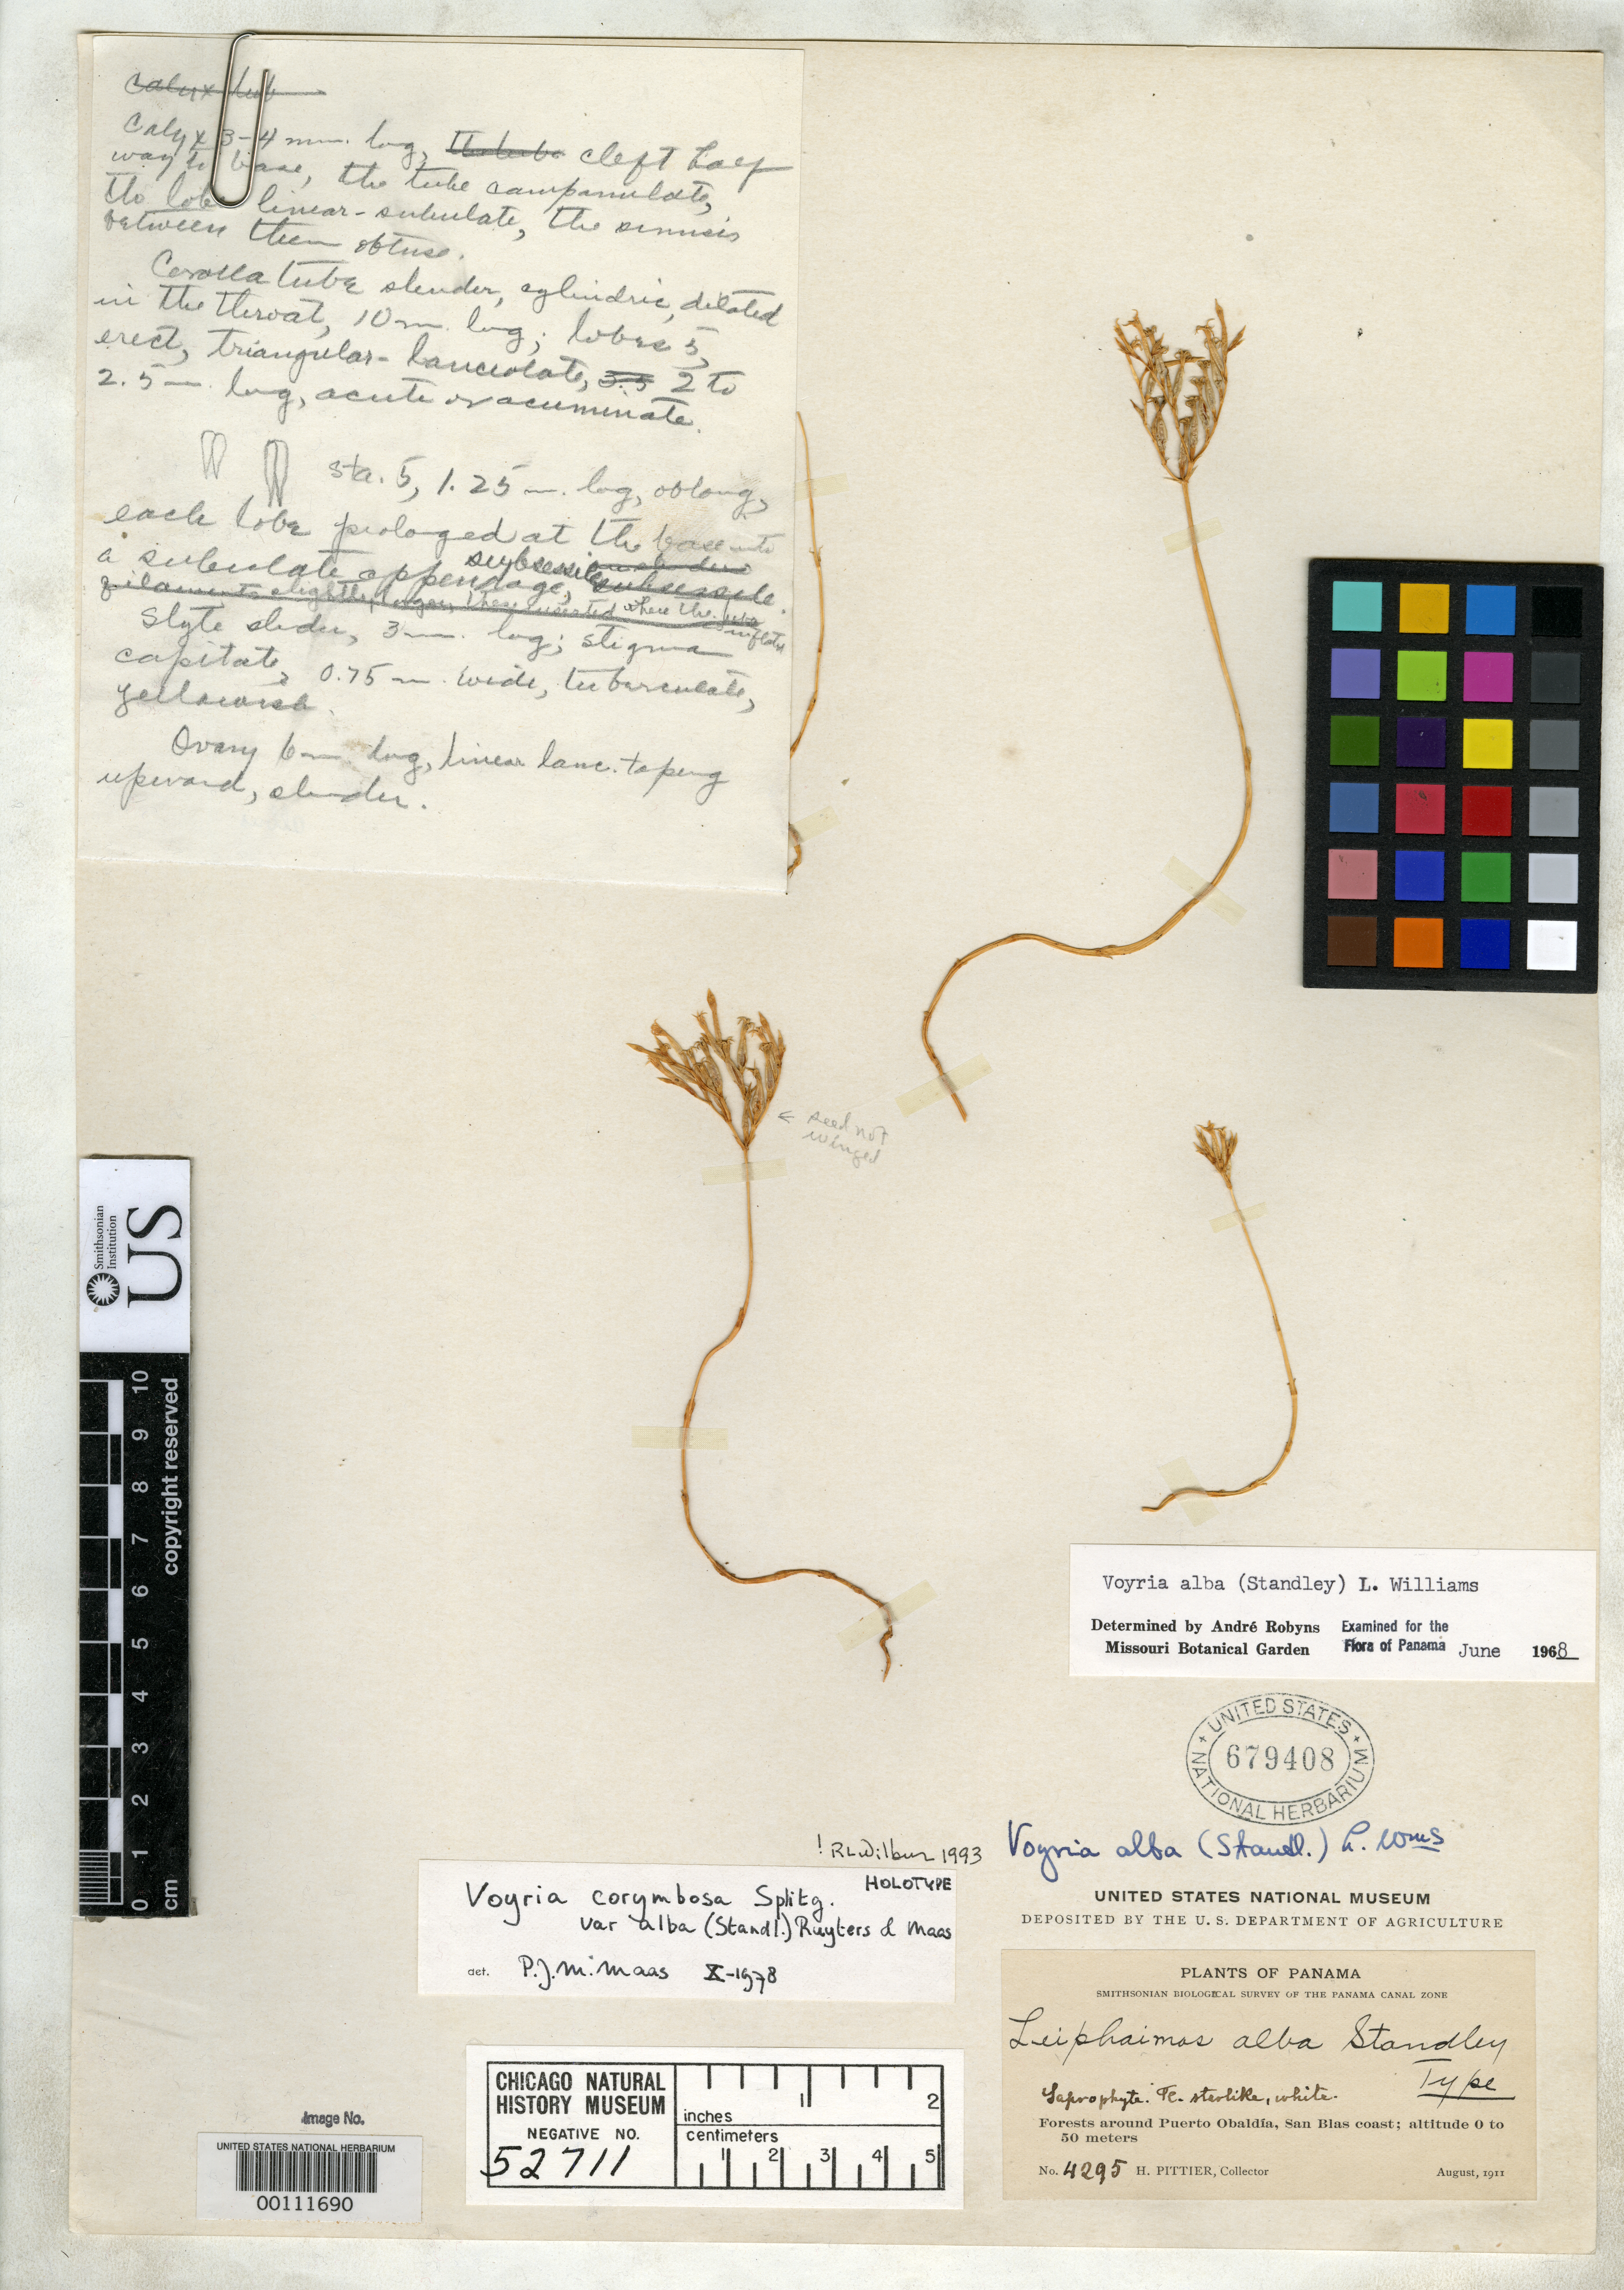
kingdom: Plantae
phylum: Tracheophyta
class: Magnoliopsida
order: Gentianales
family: Gentianaceae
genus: Leiphaimos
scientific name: Leiphaimos albus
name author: Standl.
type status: Holotype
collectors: H. F. Pittier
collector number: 4295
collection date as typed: Aug 1911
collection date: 1911-08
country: Panama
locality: San Blas coast, Puerto Obaldia.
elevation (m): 0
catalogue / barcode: US 679408